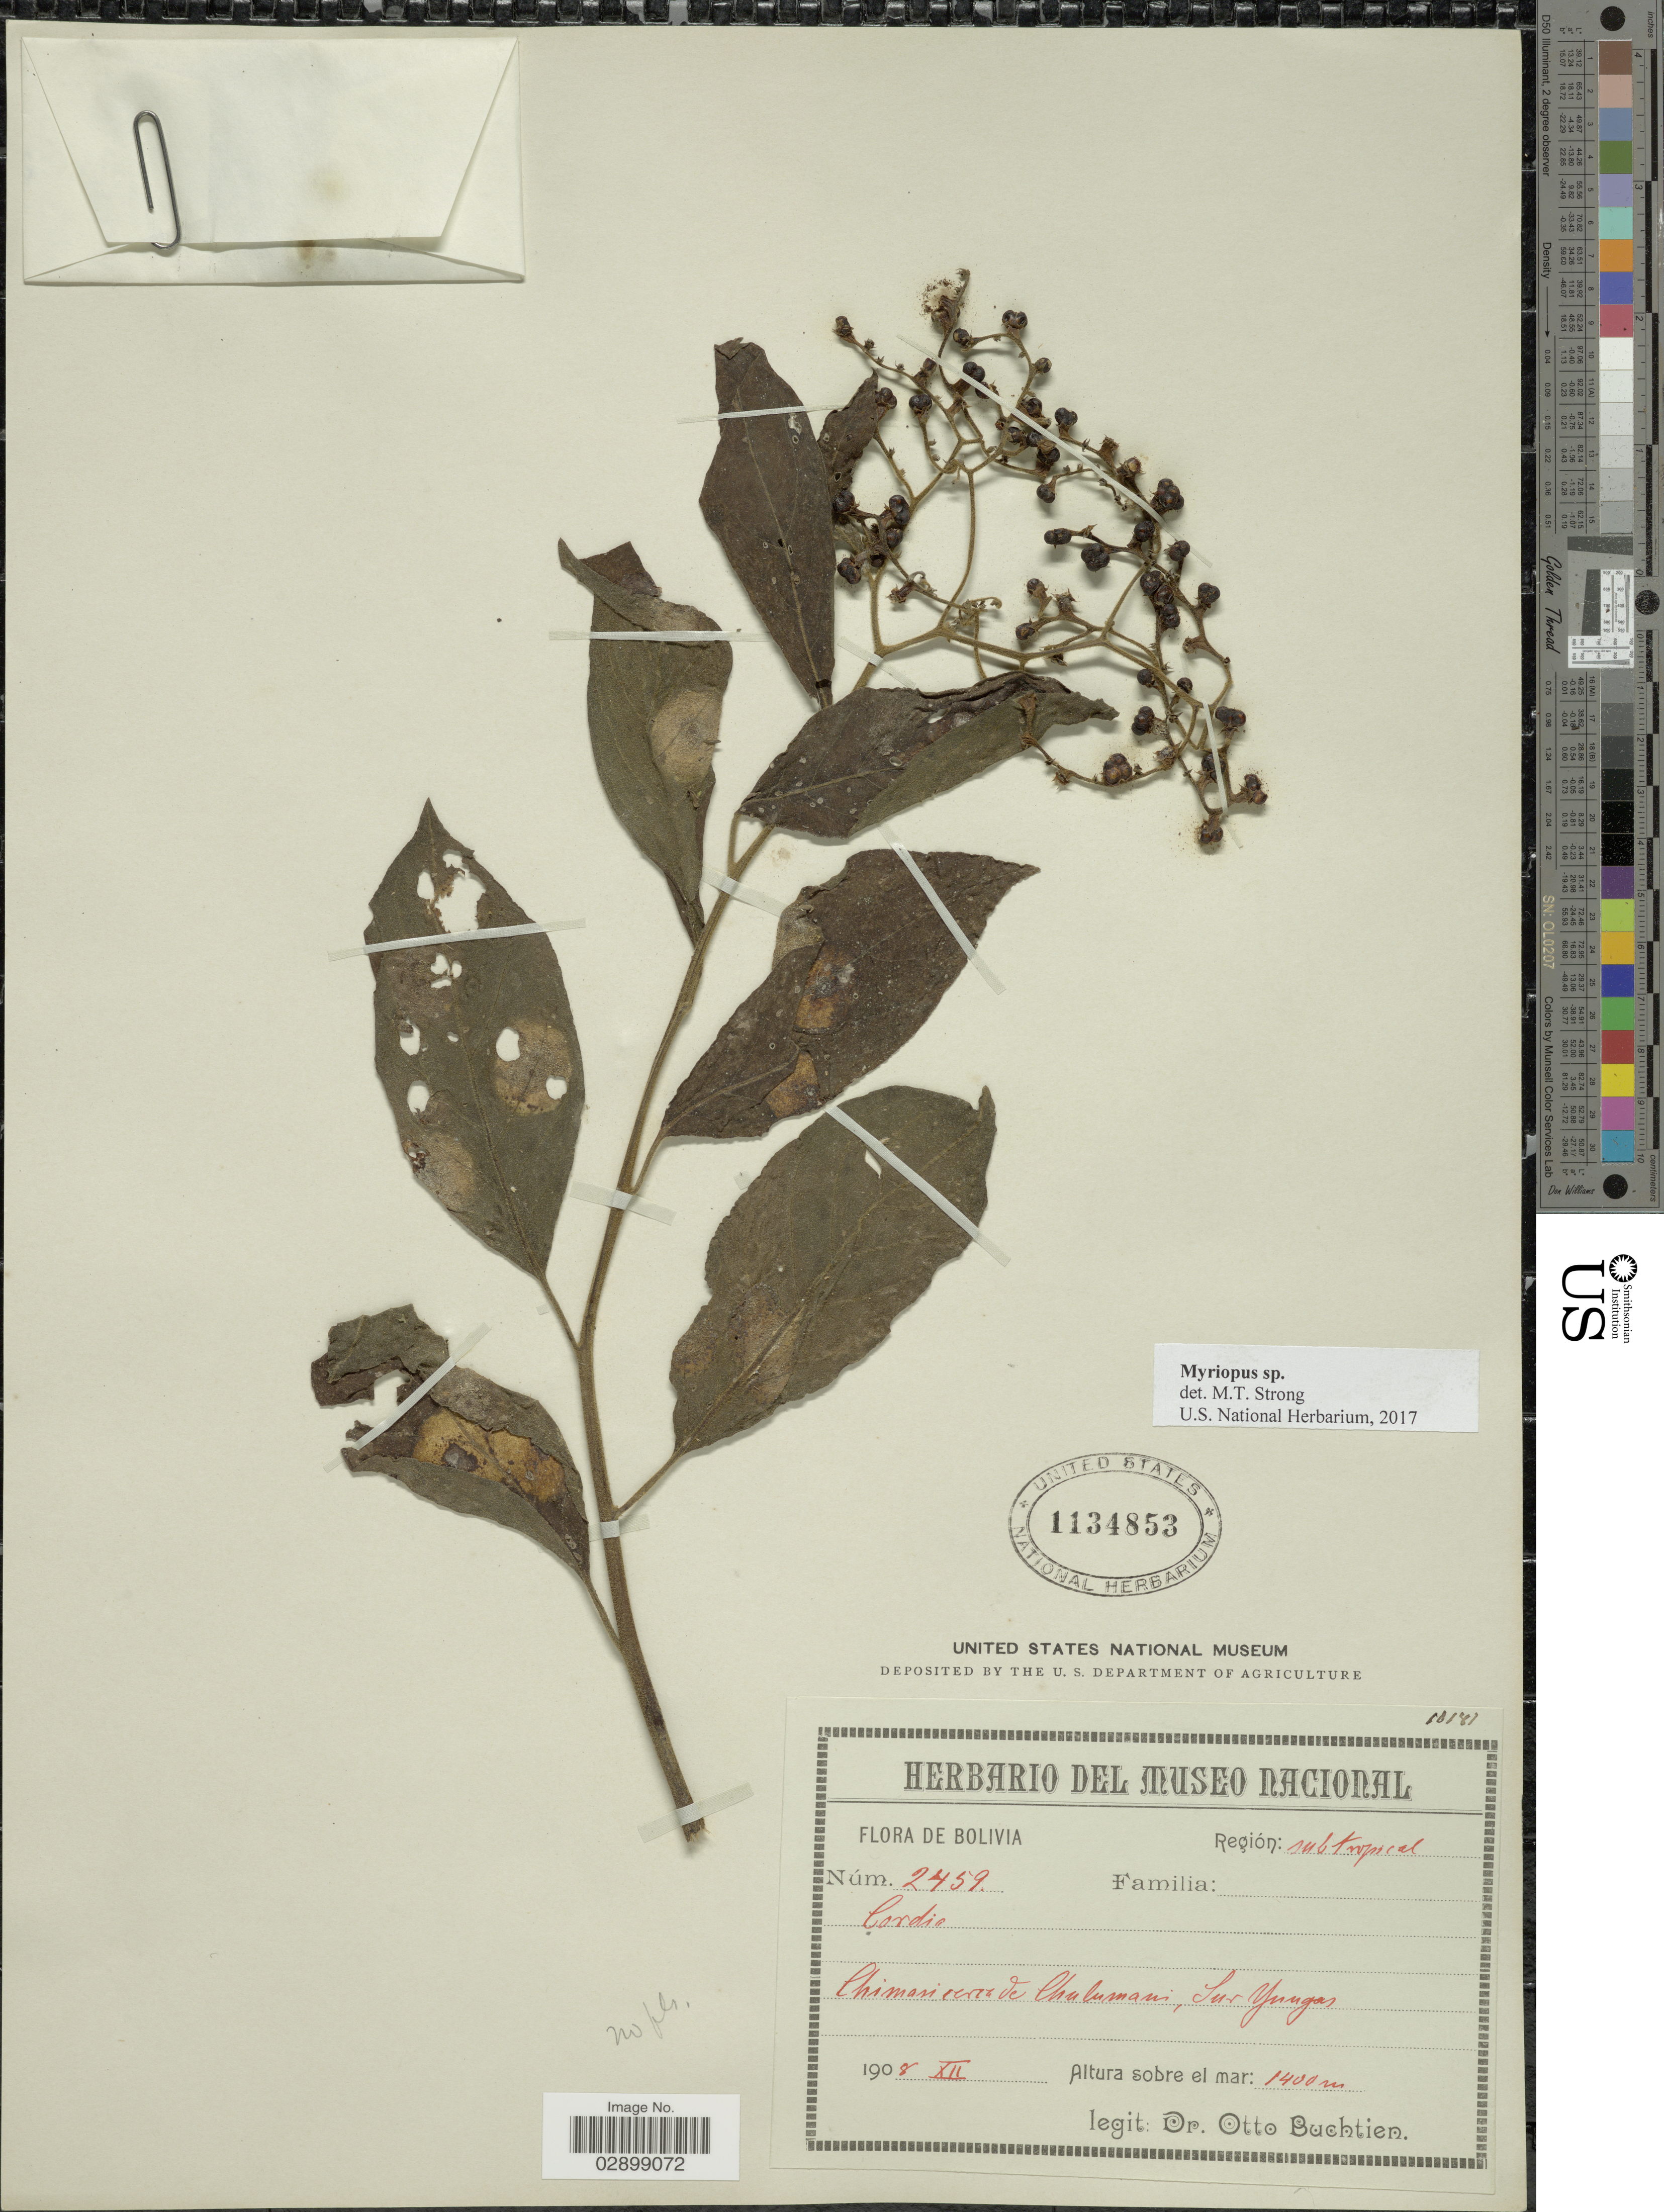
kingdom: Plantae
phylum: Tracheophyta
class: Magnoliopsida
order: Boraginales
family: Heliotropiaceae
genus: Myriopus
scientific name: Myriopus sp.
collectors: O. Buchtien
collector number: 2459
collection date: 1908-12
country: Bolivia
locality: Chimasi cerca de Chalumani, Sur Yungas.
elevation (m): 1400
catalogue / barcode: US 1134853